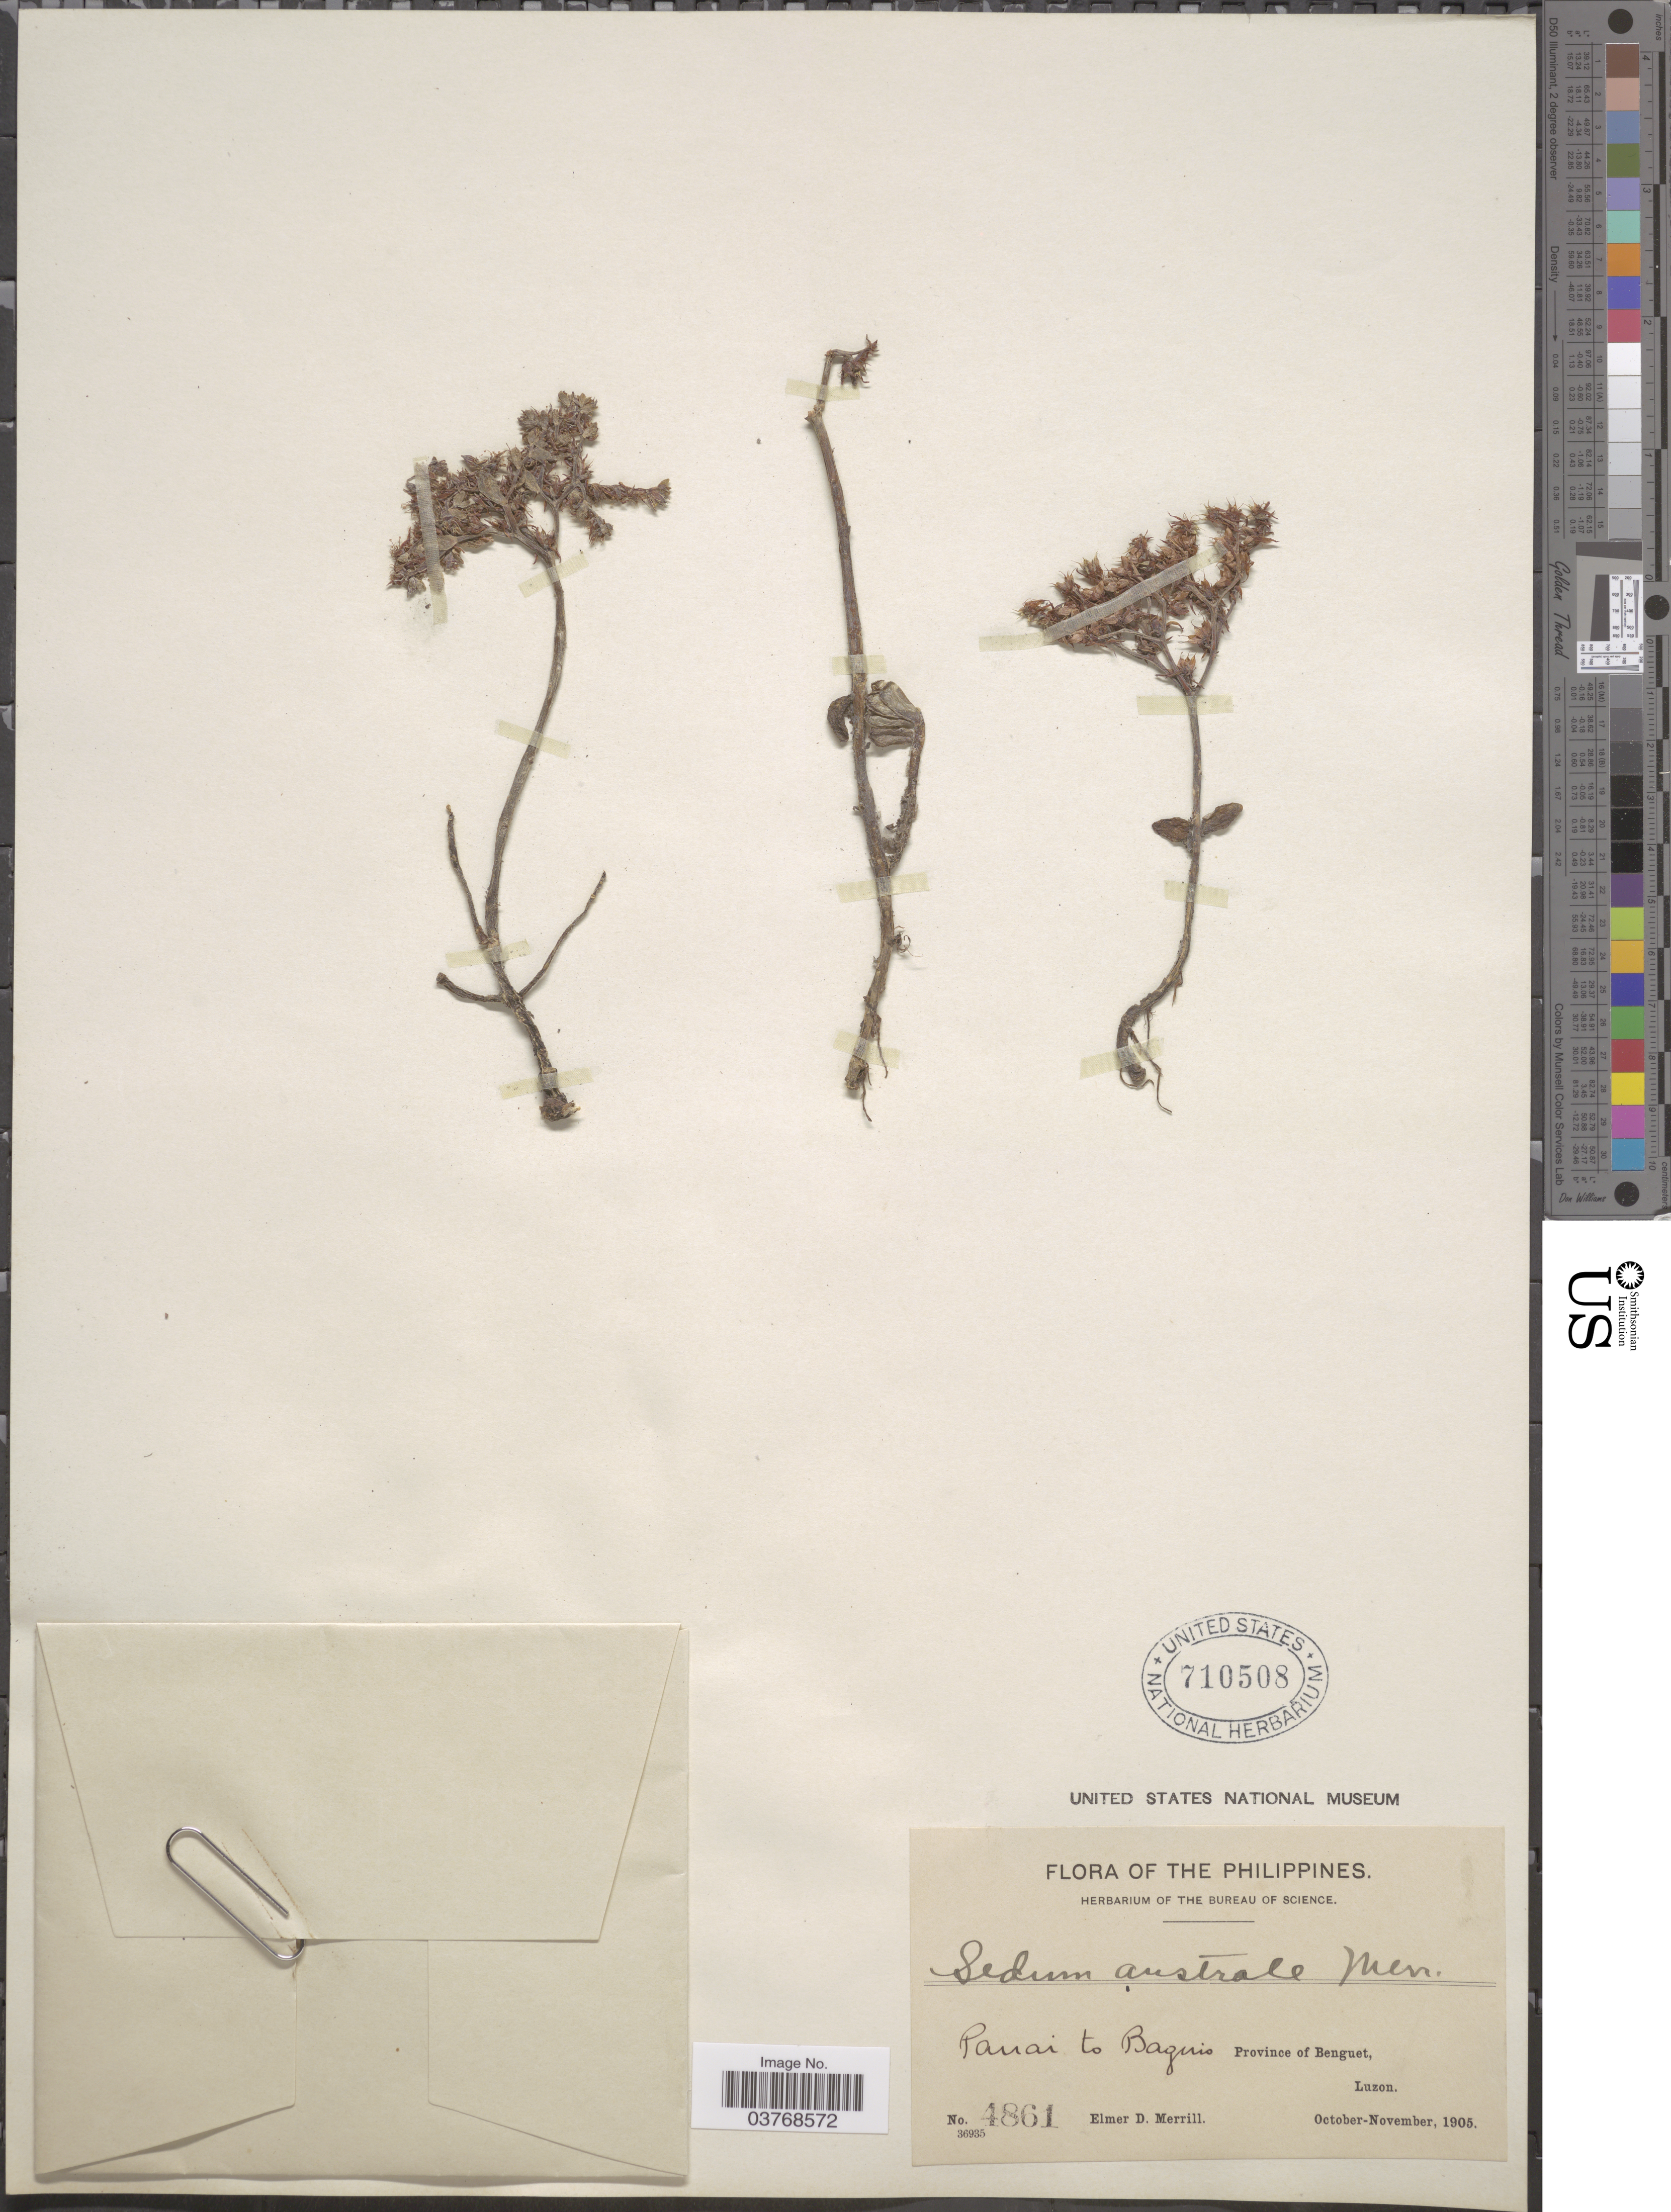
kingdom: Plantae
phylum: Tracheophyta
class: Magnoliopsida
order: Saxifragales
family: Crassulaceae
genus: Sedum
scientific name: Sedum australe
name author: Rose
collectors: E. D. Merrill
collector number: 4861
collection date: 1905-10/1905-11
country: Philippines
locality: Panai to Baguio. Province of Benguet, Luzon.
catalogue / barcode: US 710508